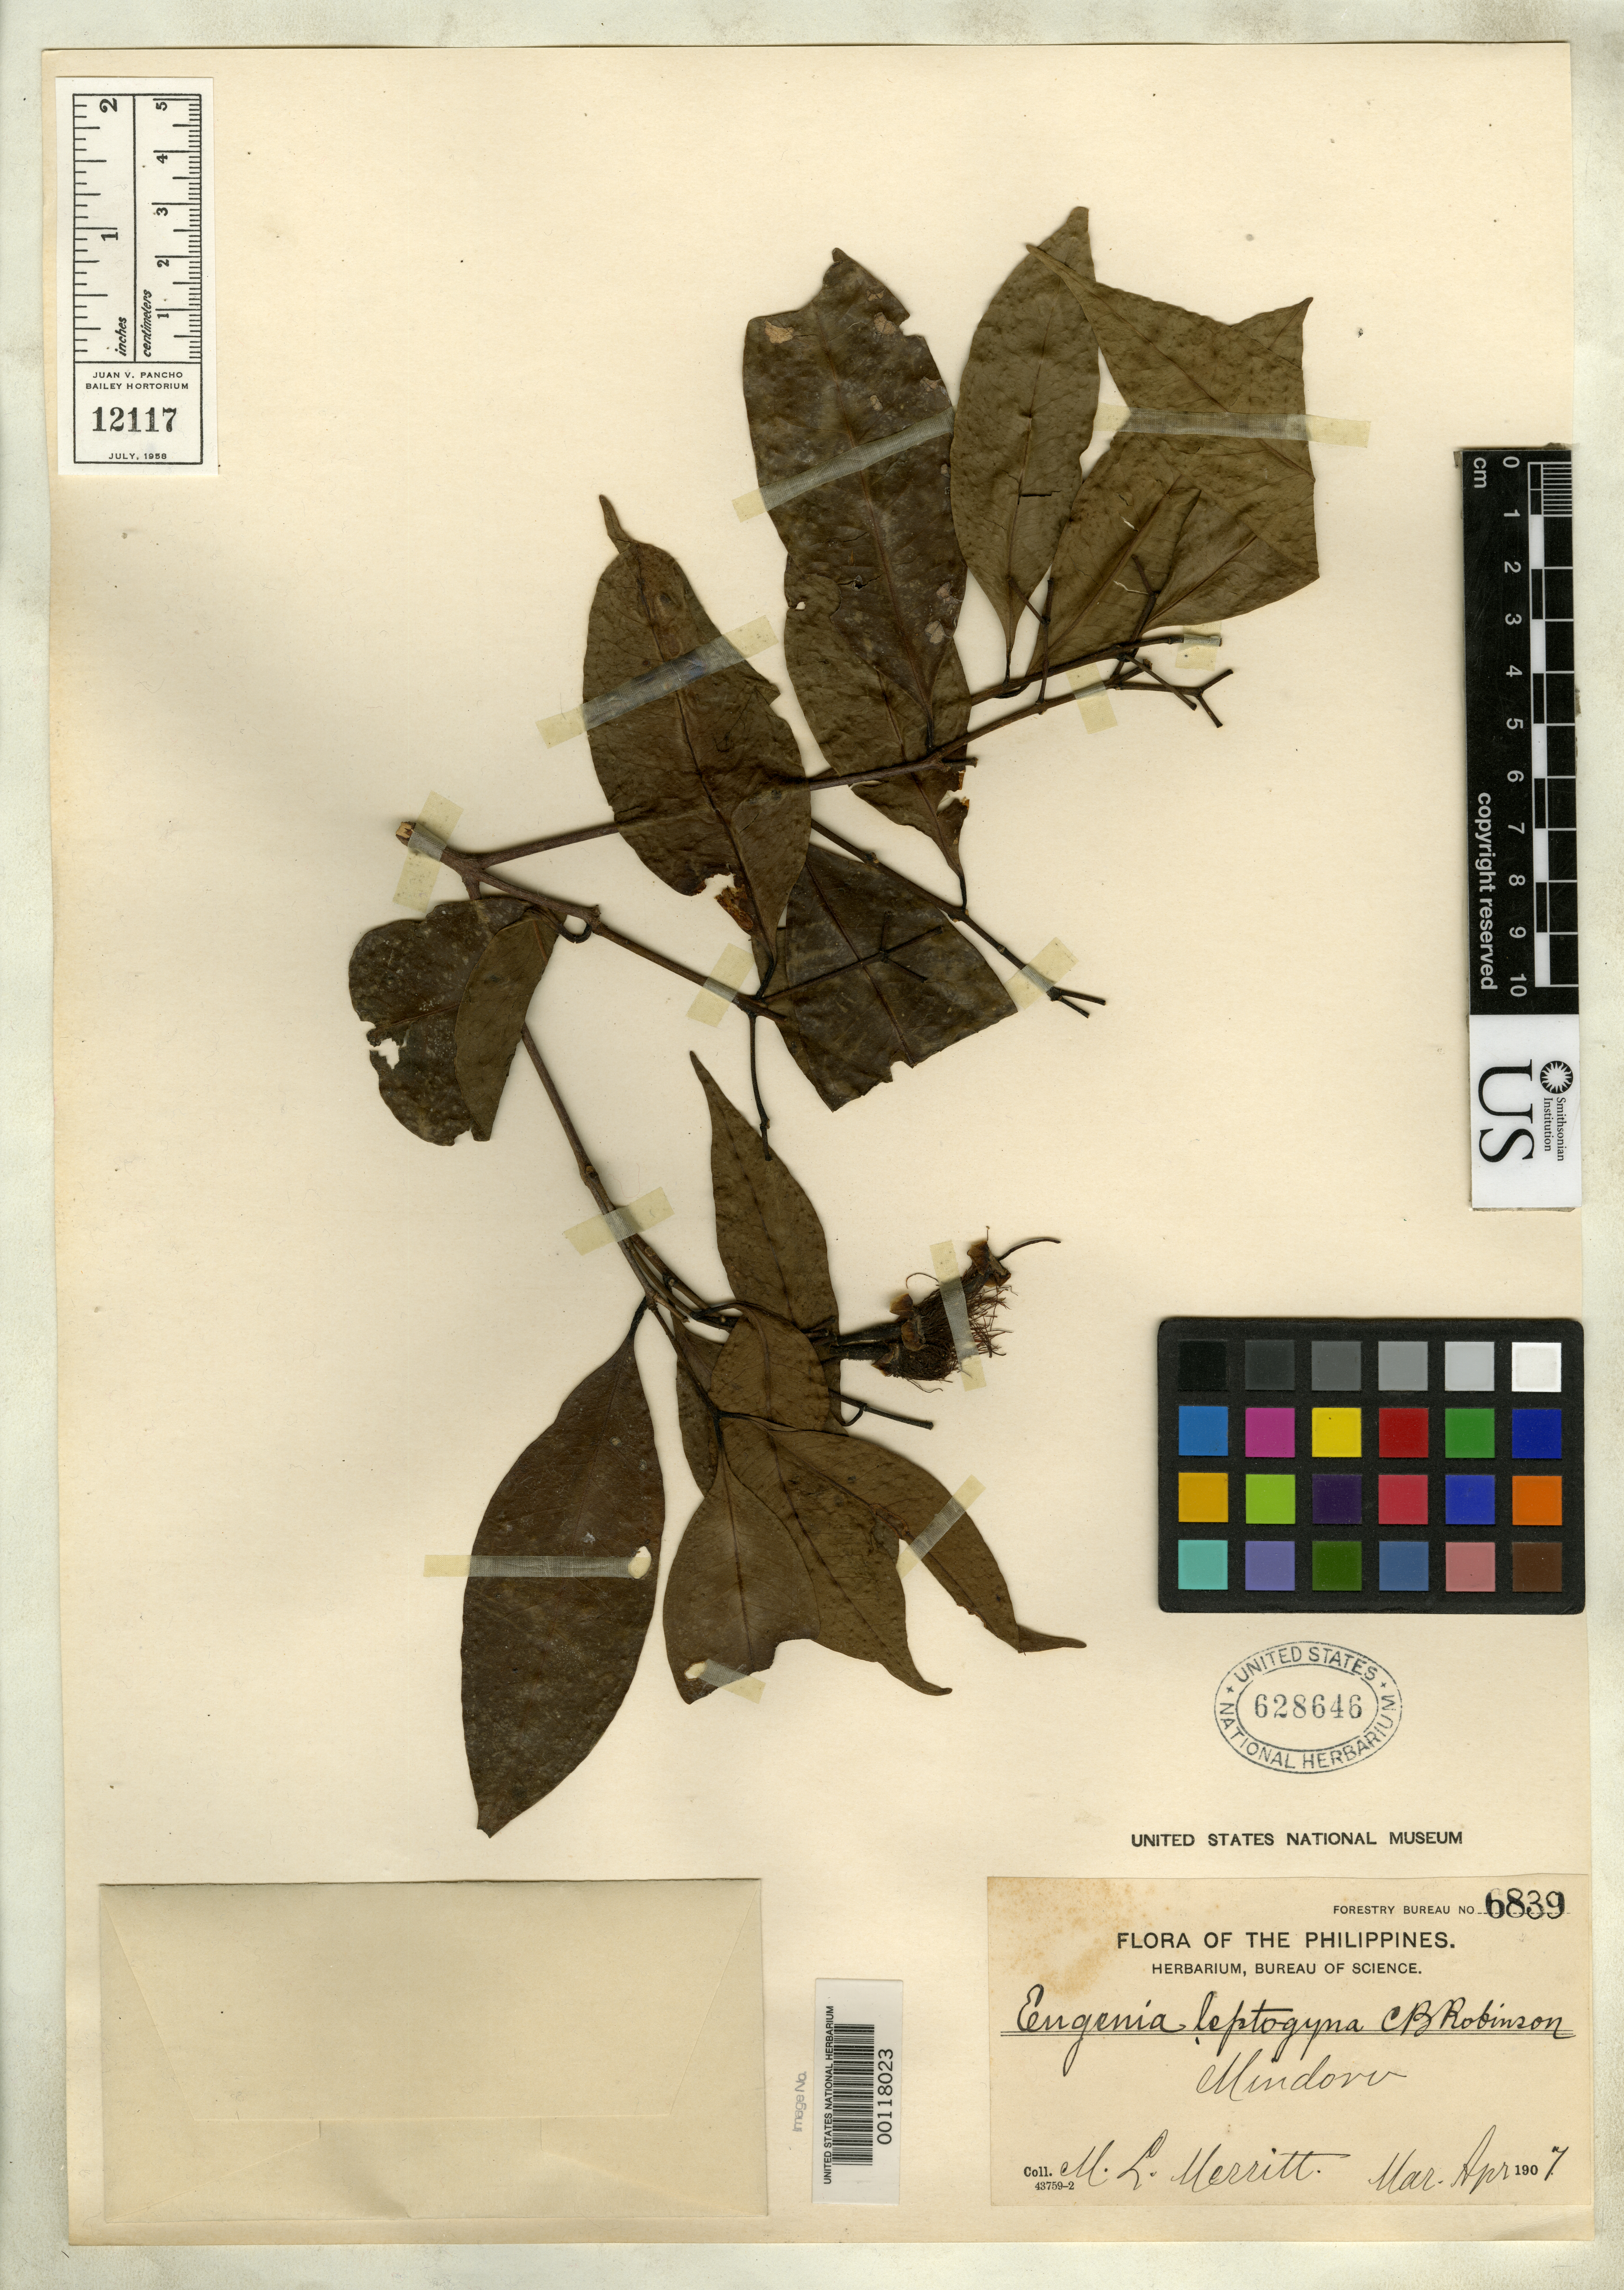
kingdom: Plantae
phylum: Tracheophyta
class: Magnoliopsida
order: Myrtales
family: Myrtaceae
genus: Eugenia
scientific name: Eugenia leptogyna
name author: C.B. Rob.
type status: Isotype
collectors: M. L. Merritt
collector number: Bur. Sci. 6839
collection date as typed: Mar 1907 to -- Apr 1907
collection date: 1907-03/1907-04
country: Philippines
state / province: Mimaropa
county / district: Mindoro Oriental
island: Mindoro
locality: S of Lake Naujan.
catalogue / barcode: US 628646